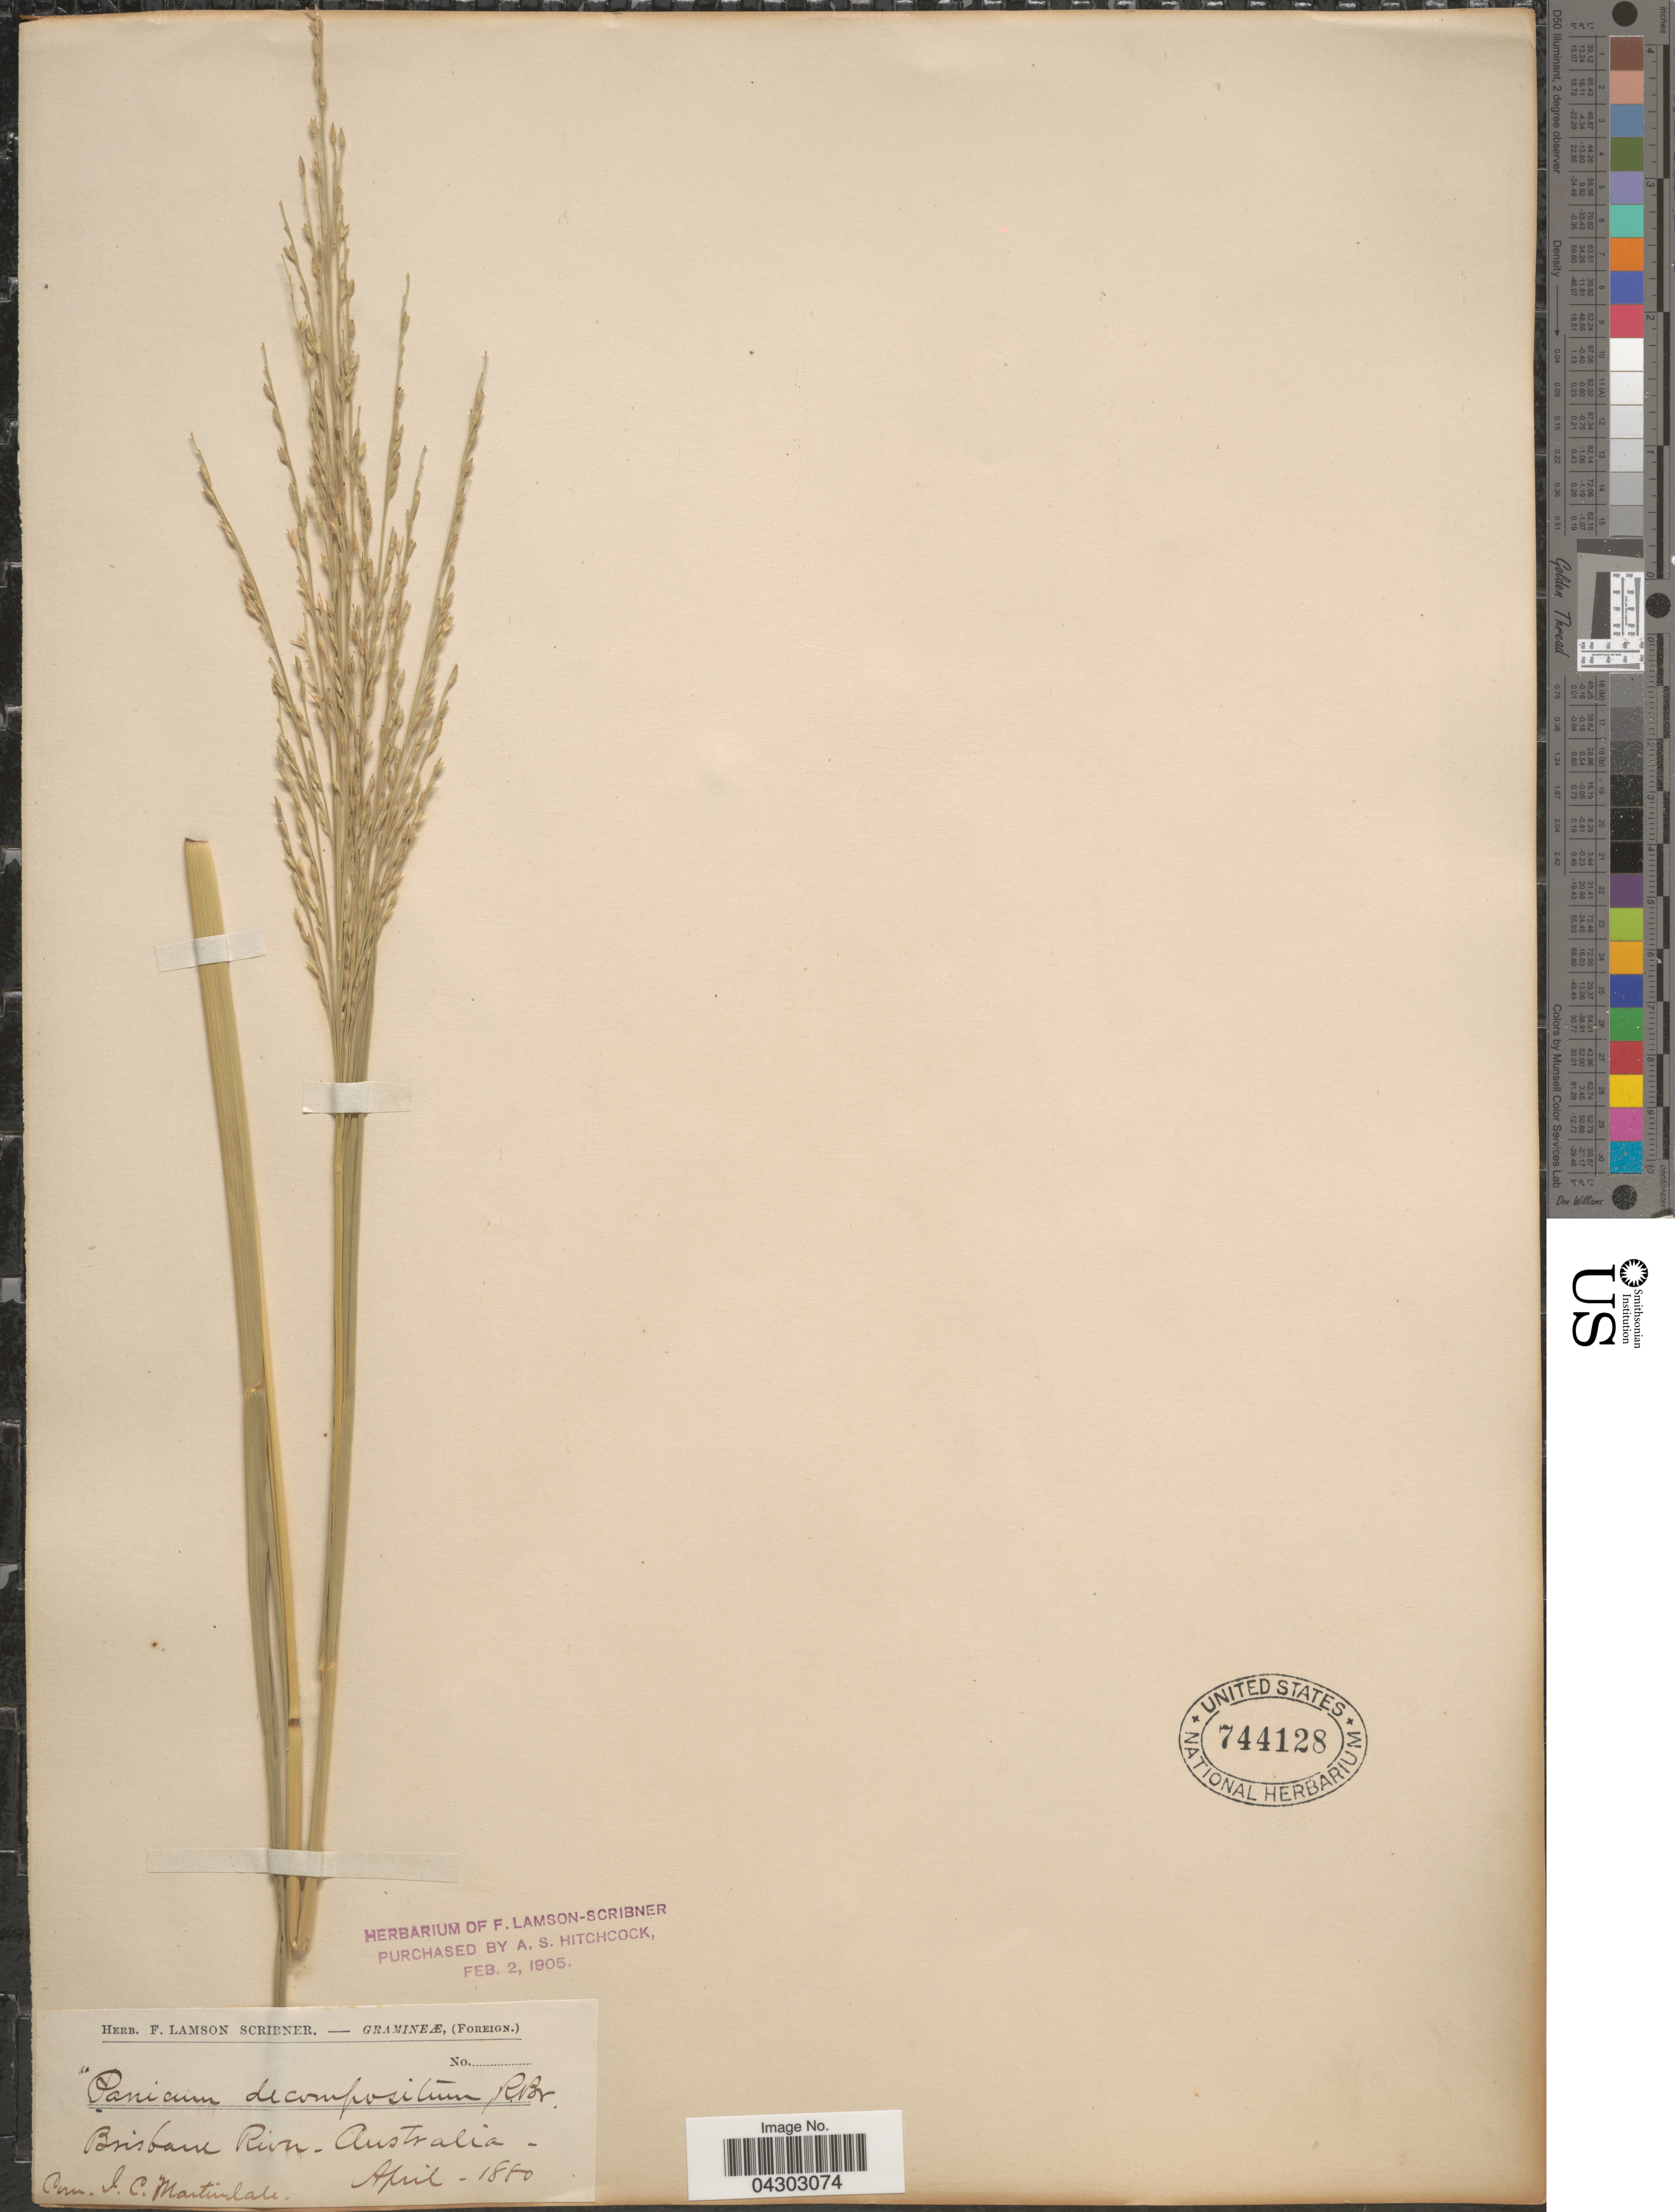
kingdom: Plantae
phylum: Tracheophyta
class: Liliopsida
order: Poales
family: Poaceae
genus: Panicum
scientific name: Panicum decompositum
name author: R. Br.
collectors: ex herb. F. Lamson Scribner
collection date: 1880-04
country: Australia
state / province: Queensland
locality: Brisbane River.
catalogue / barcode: US 744128